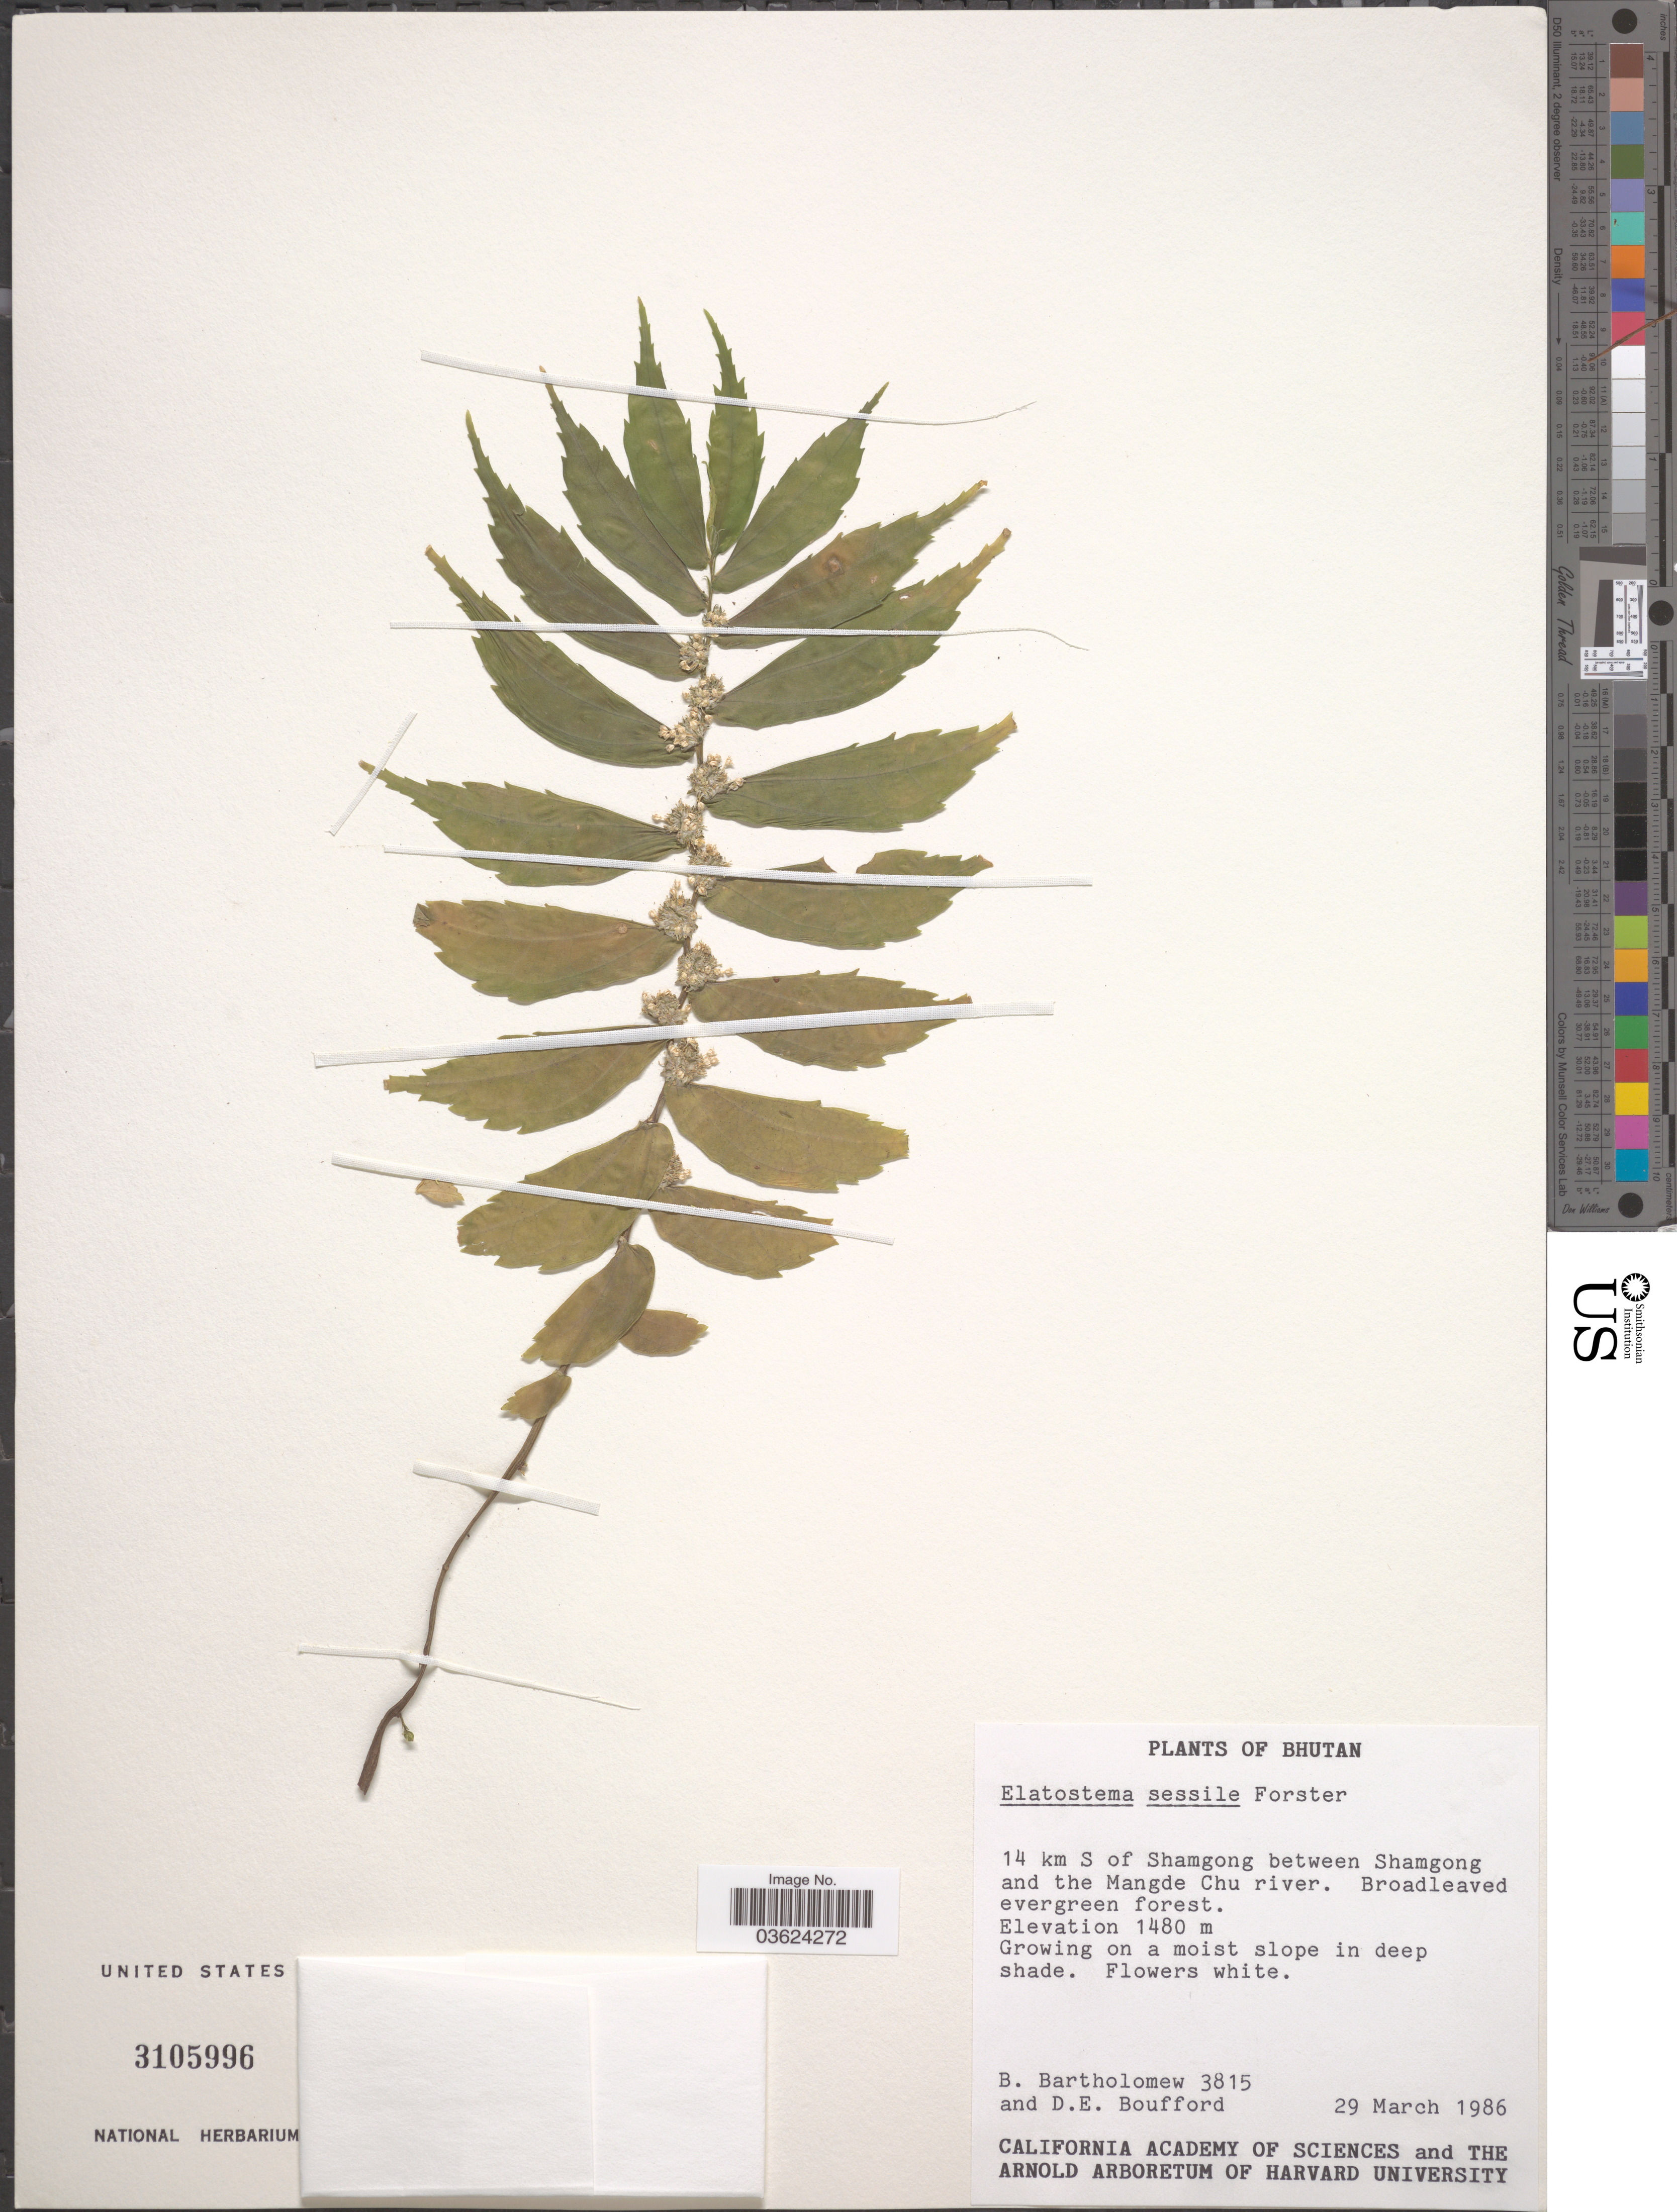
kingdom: Plantae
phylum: Tracheophyta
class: Magnoliopsida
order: Rosales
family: Urticaceae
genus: Elatostema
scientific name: Elatostema sessile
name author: J.R. Forst. & G. Forst.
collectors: B. Bartholomew & D. E. Boufford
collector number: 3815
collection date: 1986-03-29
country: Bhutan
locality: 14 km S of Shamgong between Shamgong and the Mangde Chu river.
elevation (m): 1480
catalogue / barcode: US 3105996